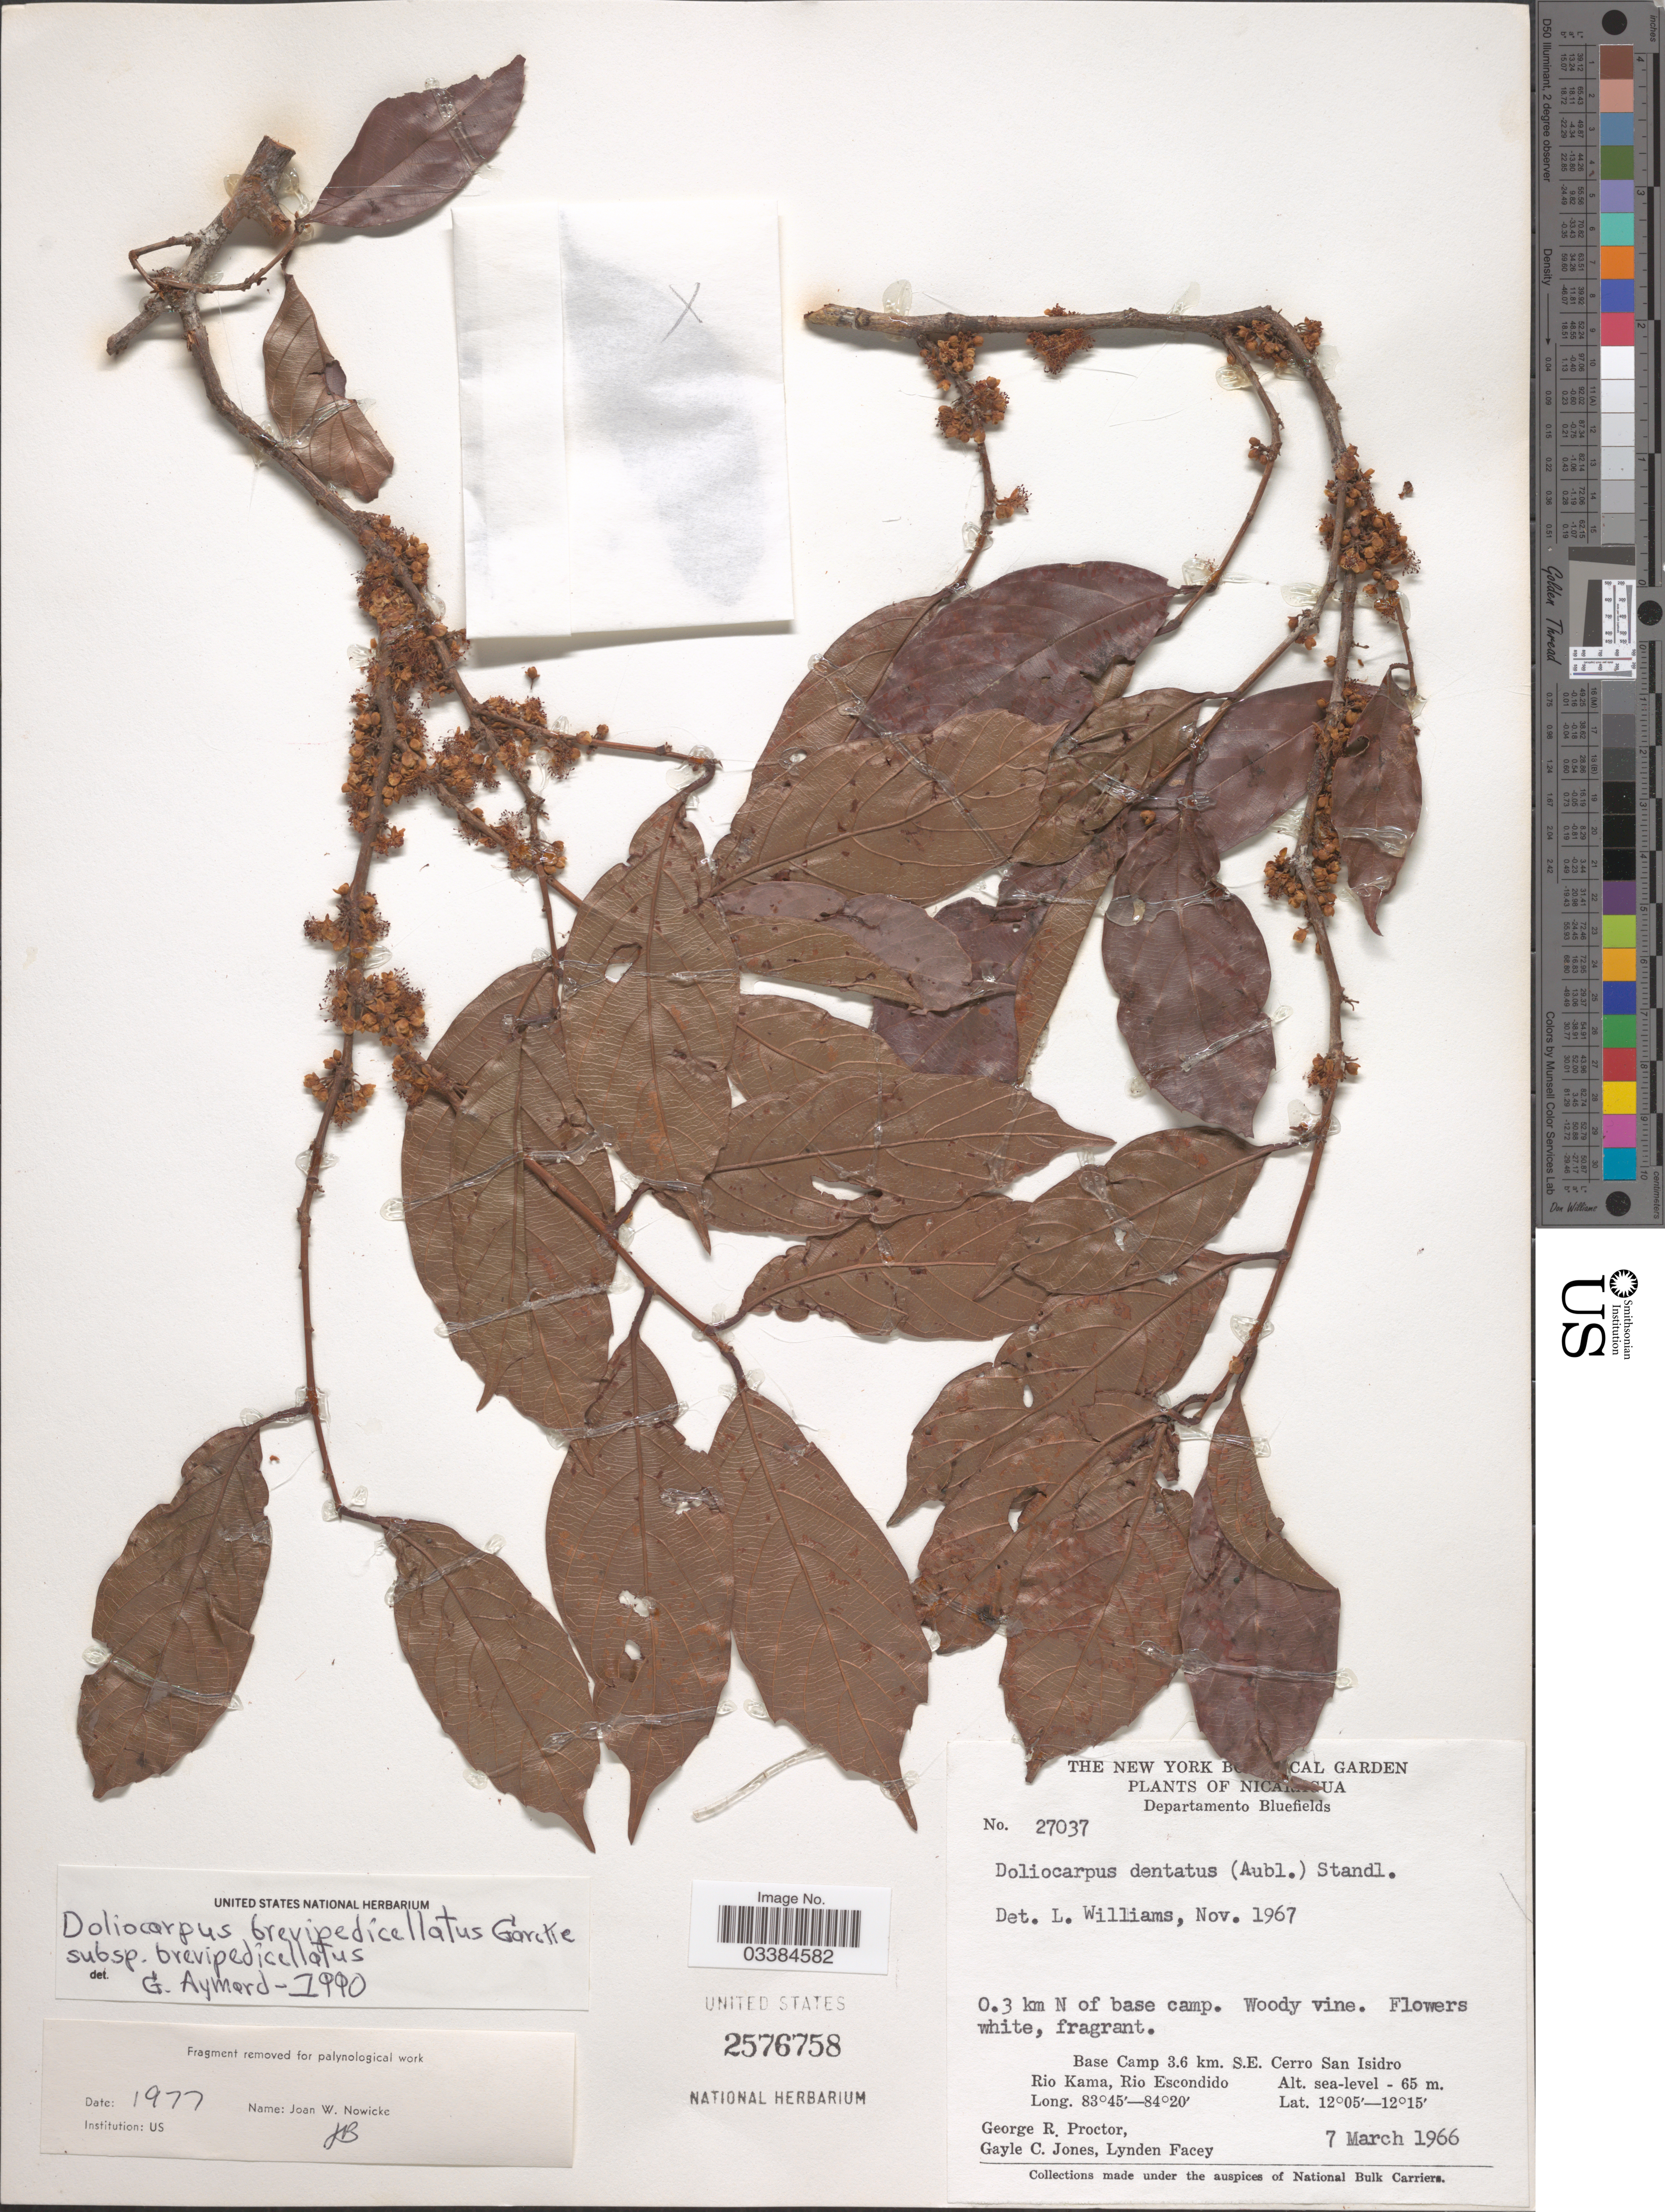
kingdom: Plantae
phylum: Tracheophyta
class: Magnoliopsida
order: Dilleniales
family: Dilleniaceae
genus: Doliocarpus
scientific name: Doliocarpus brevipedicellatus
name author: Garcke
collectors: G. Proctor, G. C. Jones & L. Facey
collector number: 27037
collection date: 1966-03-07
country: Nicaragua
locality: Departamento Bluefields. 0.3 km N of base camp. Base Camp 3.6 km. S.E. Cerro San Isidro. Rio Kama, Rio Escondido.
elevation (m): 0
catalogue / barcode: US 2576758